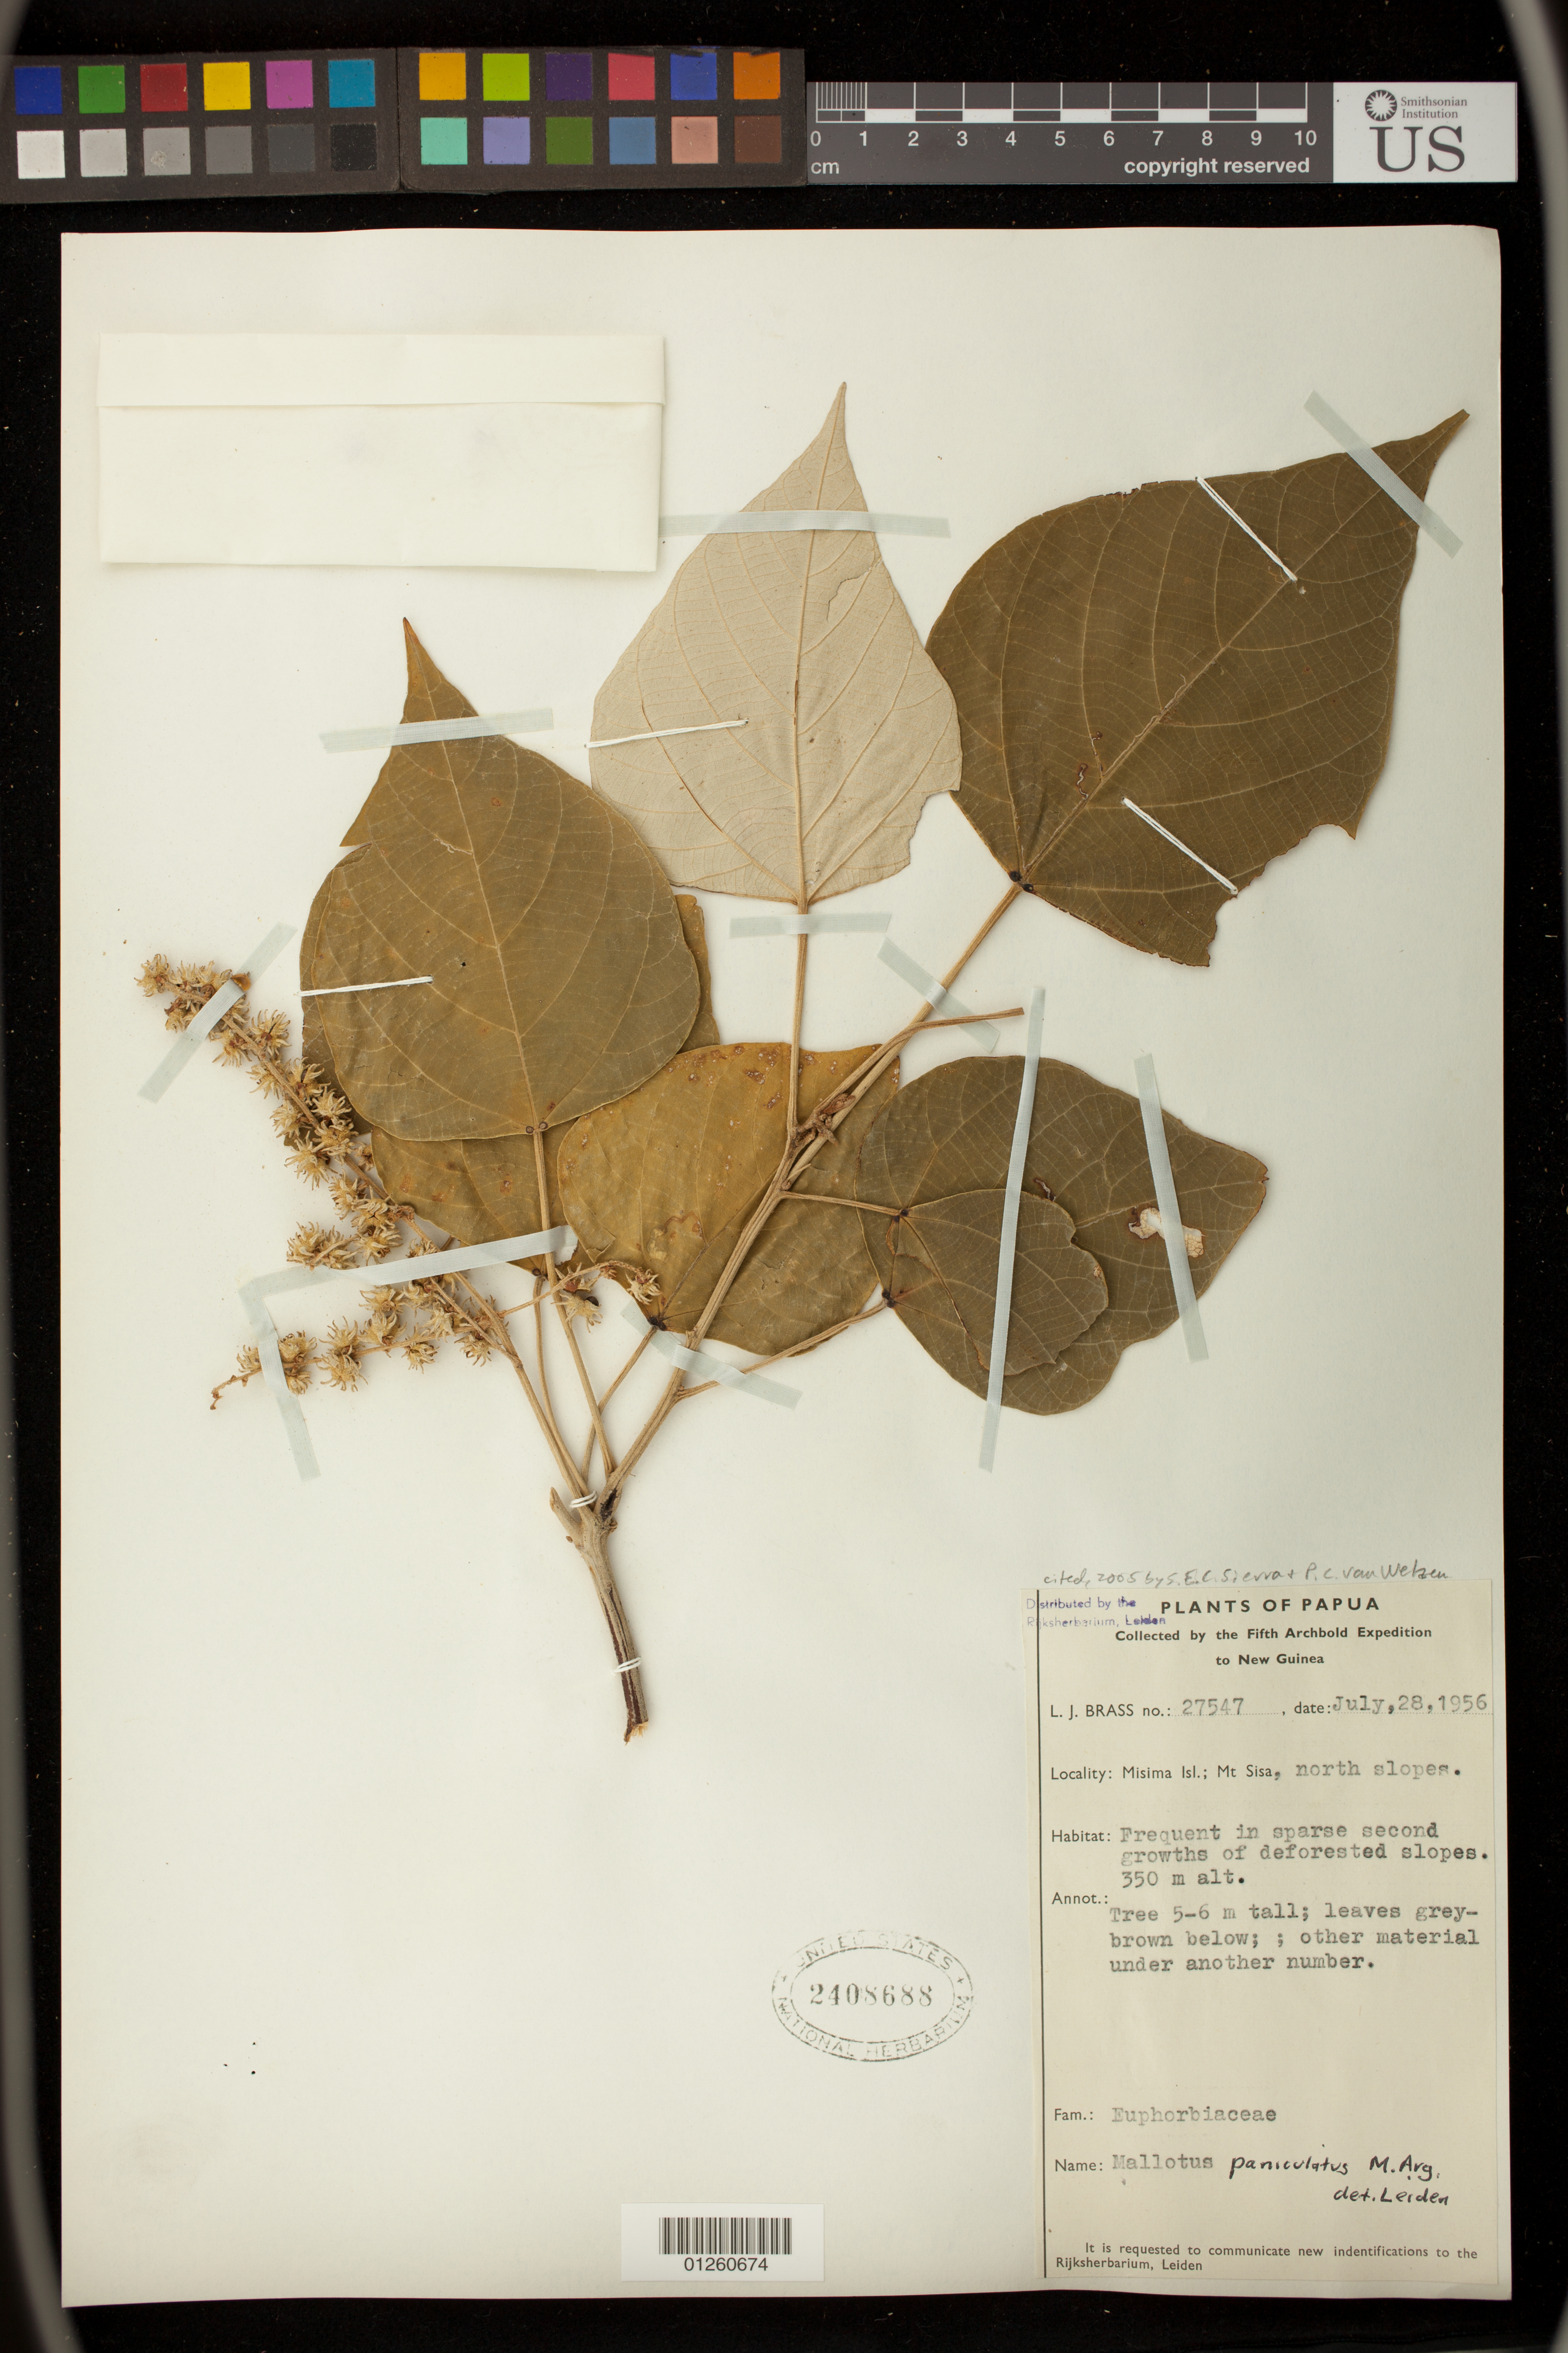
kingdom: Plantae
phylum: Tracheophyta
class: Magnoliopsida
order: Malpighiales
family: Euphorbiaceae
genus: Mallotus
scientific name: Mallotus paniculatus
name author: (Lam.) Müll. Arg.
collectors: L. J. Brass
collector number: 27547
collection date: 1956-07-28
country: Papua New Guinea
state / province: Milne Bay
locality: Misima Isl.; Mt Sisa, north slopes.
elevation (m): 350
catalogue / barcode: US 2408688